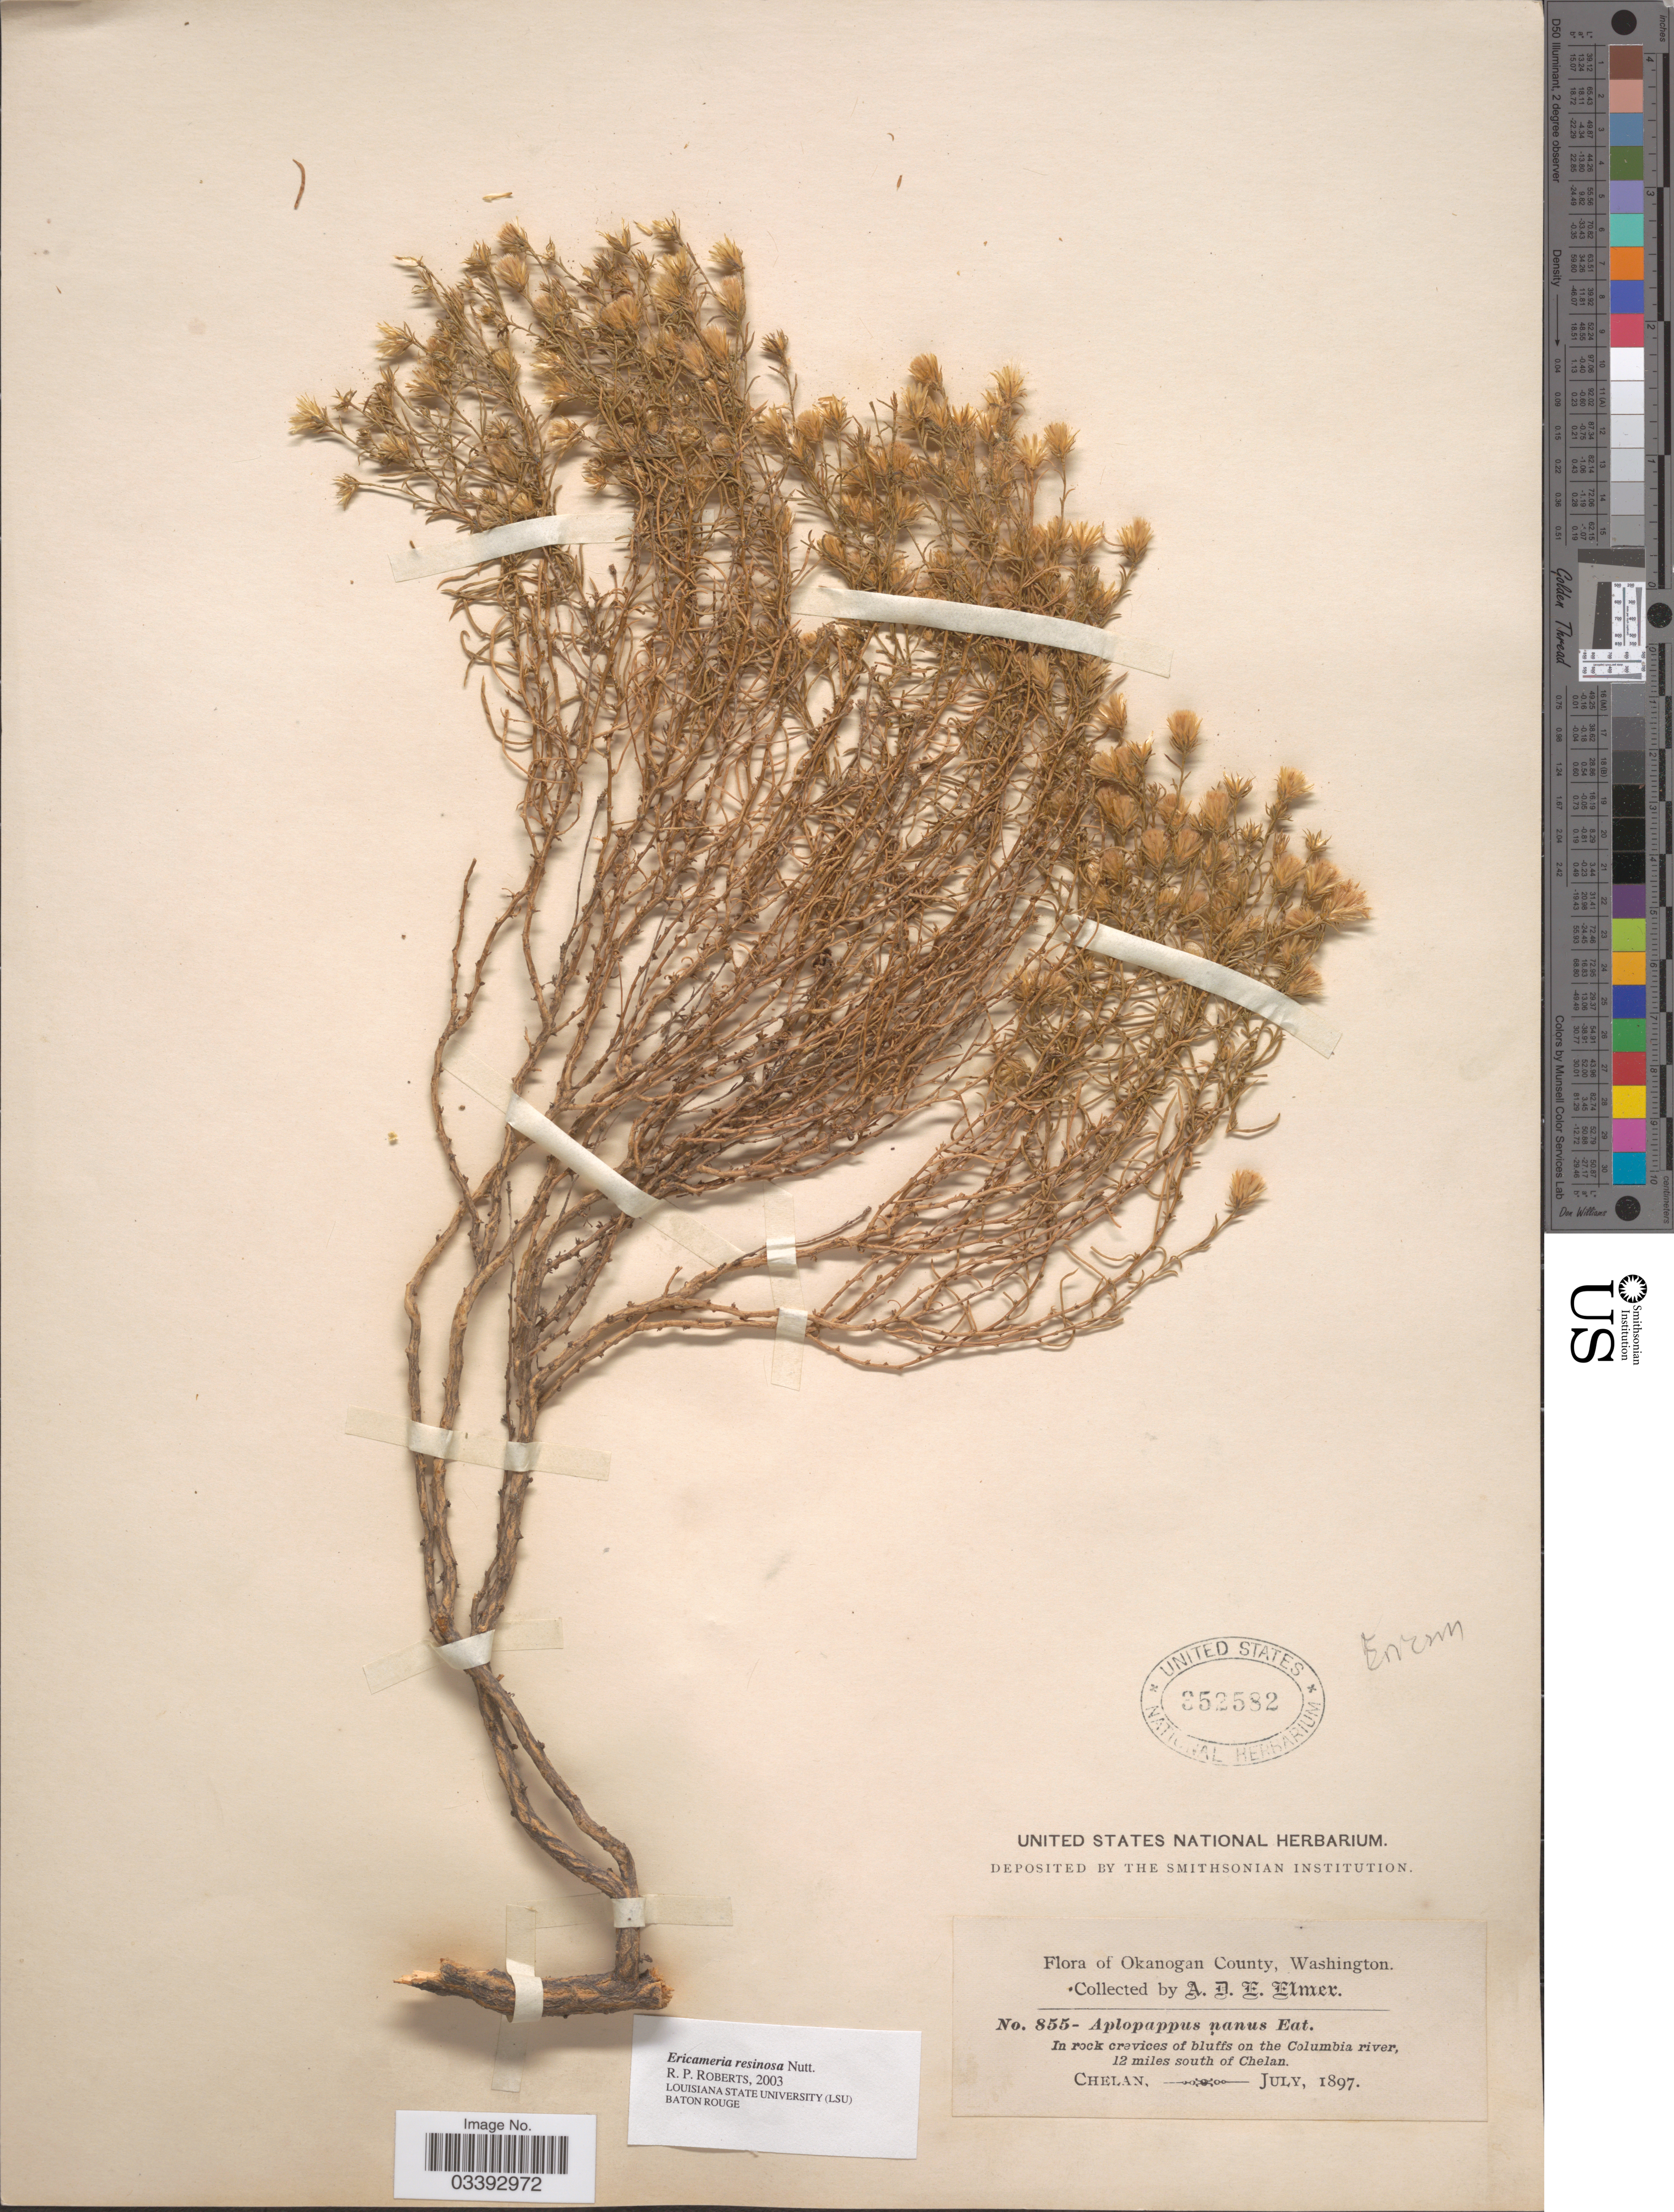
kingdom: Plantae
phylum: Tracheophyta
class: Magnoliopsida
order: Asterales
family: Asteraceae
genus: Ericameria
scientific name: Ericameria resinosa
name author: Nutt.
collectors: A. D. E. Elmer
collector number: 855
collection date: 1897-07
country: United States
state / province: Washington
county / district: Chelan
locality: In rock crevices of bluffs on the Columbia river, 12 miles south of Chelan. Chelan.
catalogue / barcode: US 352582